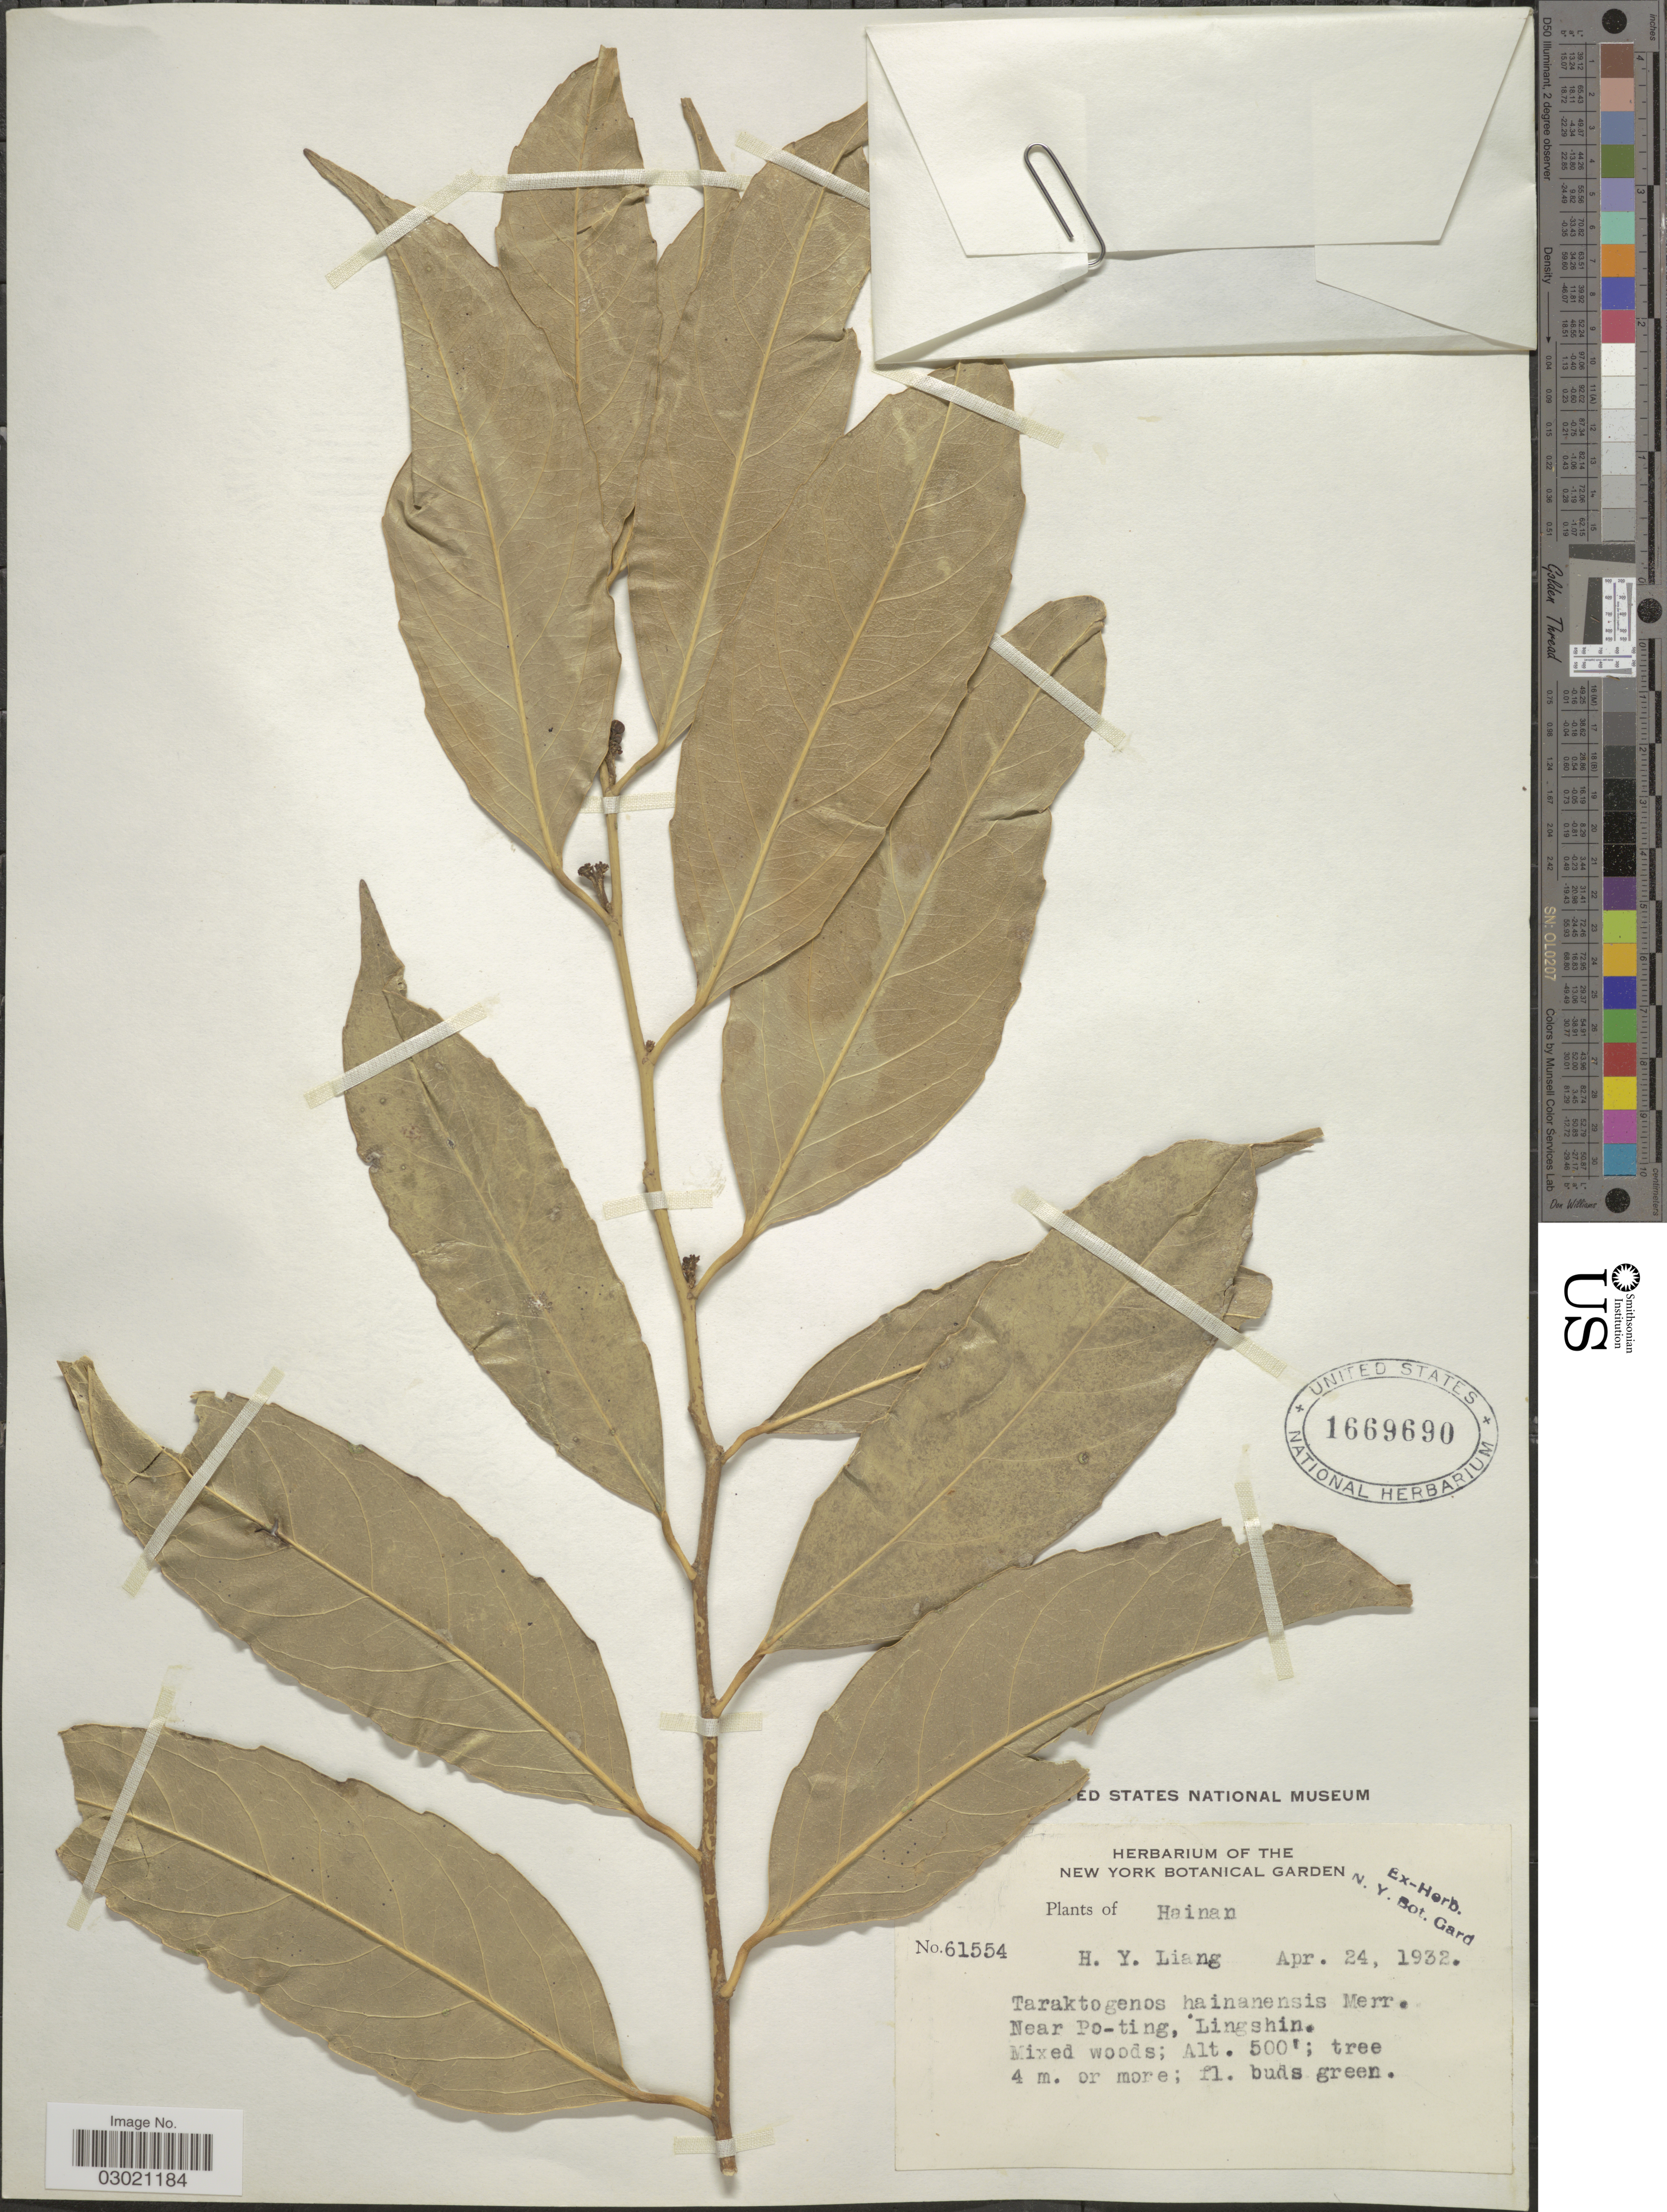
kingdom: Plantae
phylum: Tracheophyta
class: Magnoliopsida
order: Malpighiales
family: Achariaceae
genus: Hydnocarpus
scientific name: Hydnocarpus hainanensis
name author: (Merr.) Sleumer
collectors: H. Y. Liang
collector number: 61554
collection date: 1932-04-24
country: China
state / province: Hainan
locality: Near Po-ting, Lingshin.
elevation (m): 152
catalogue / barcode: US 1669690